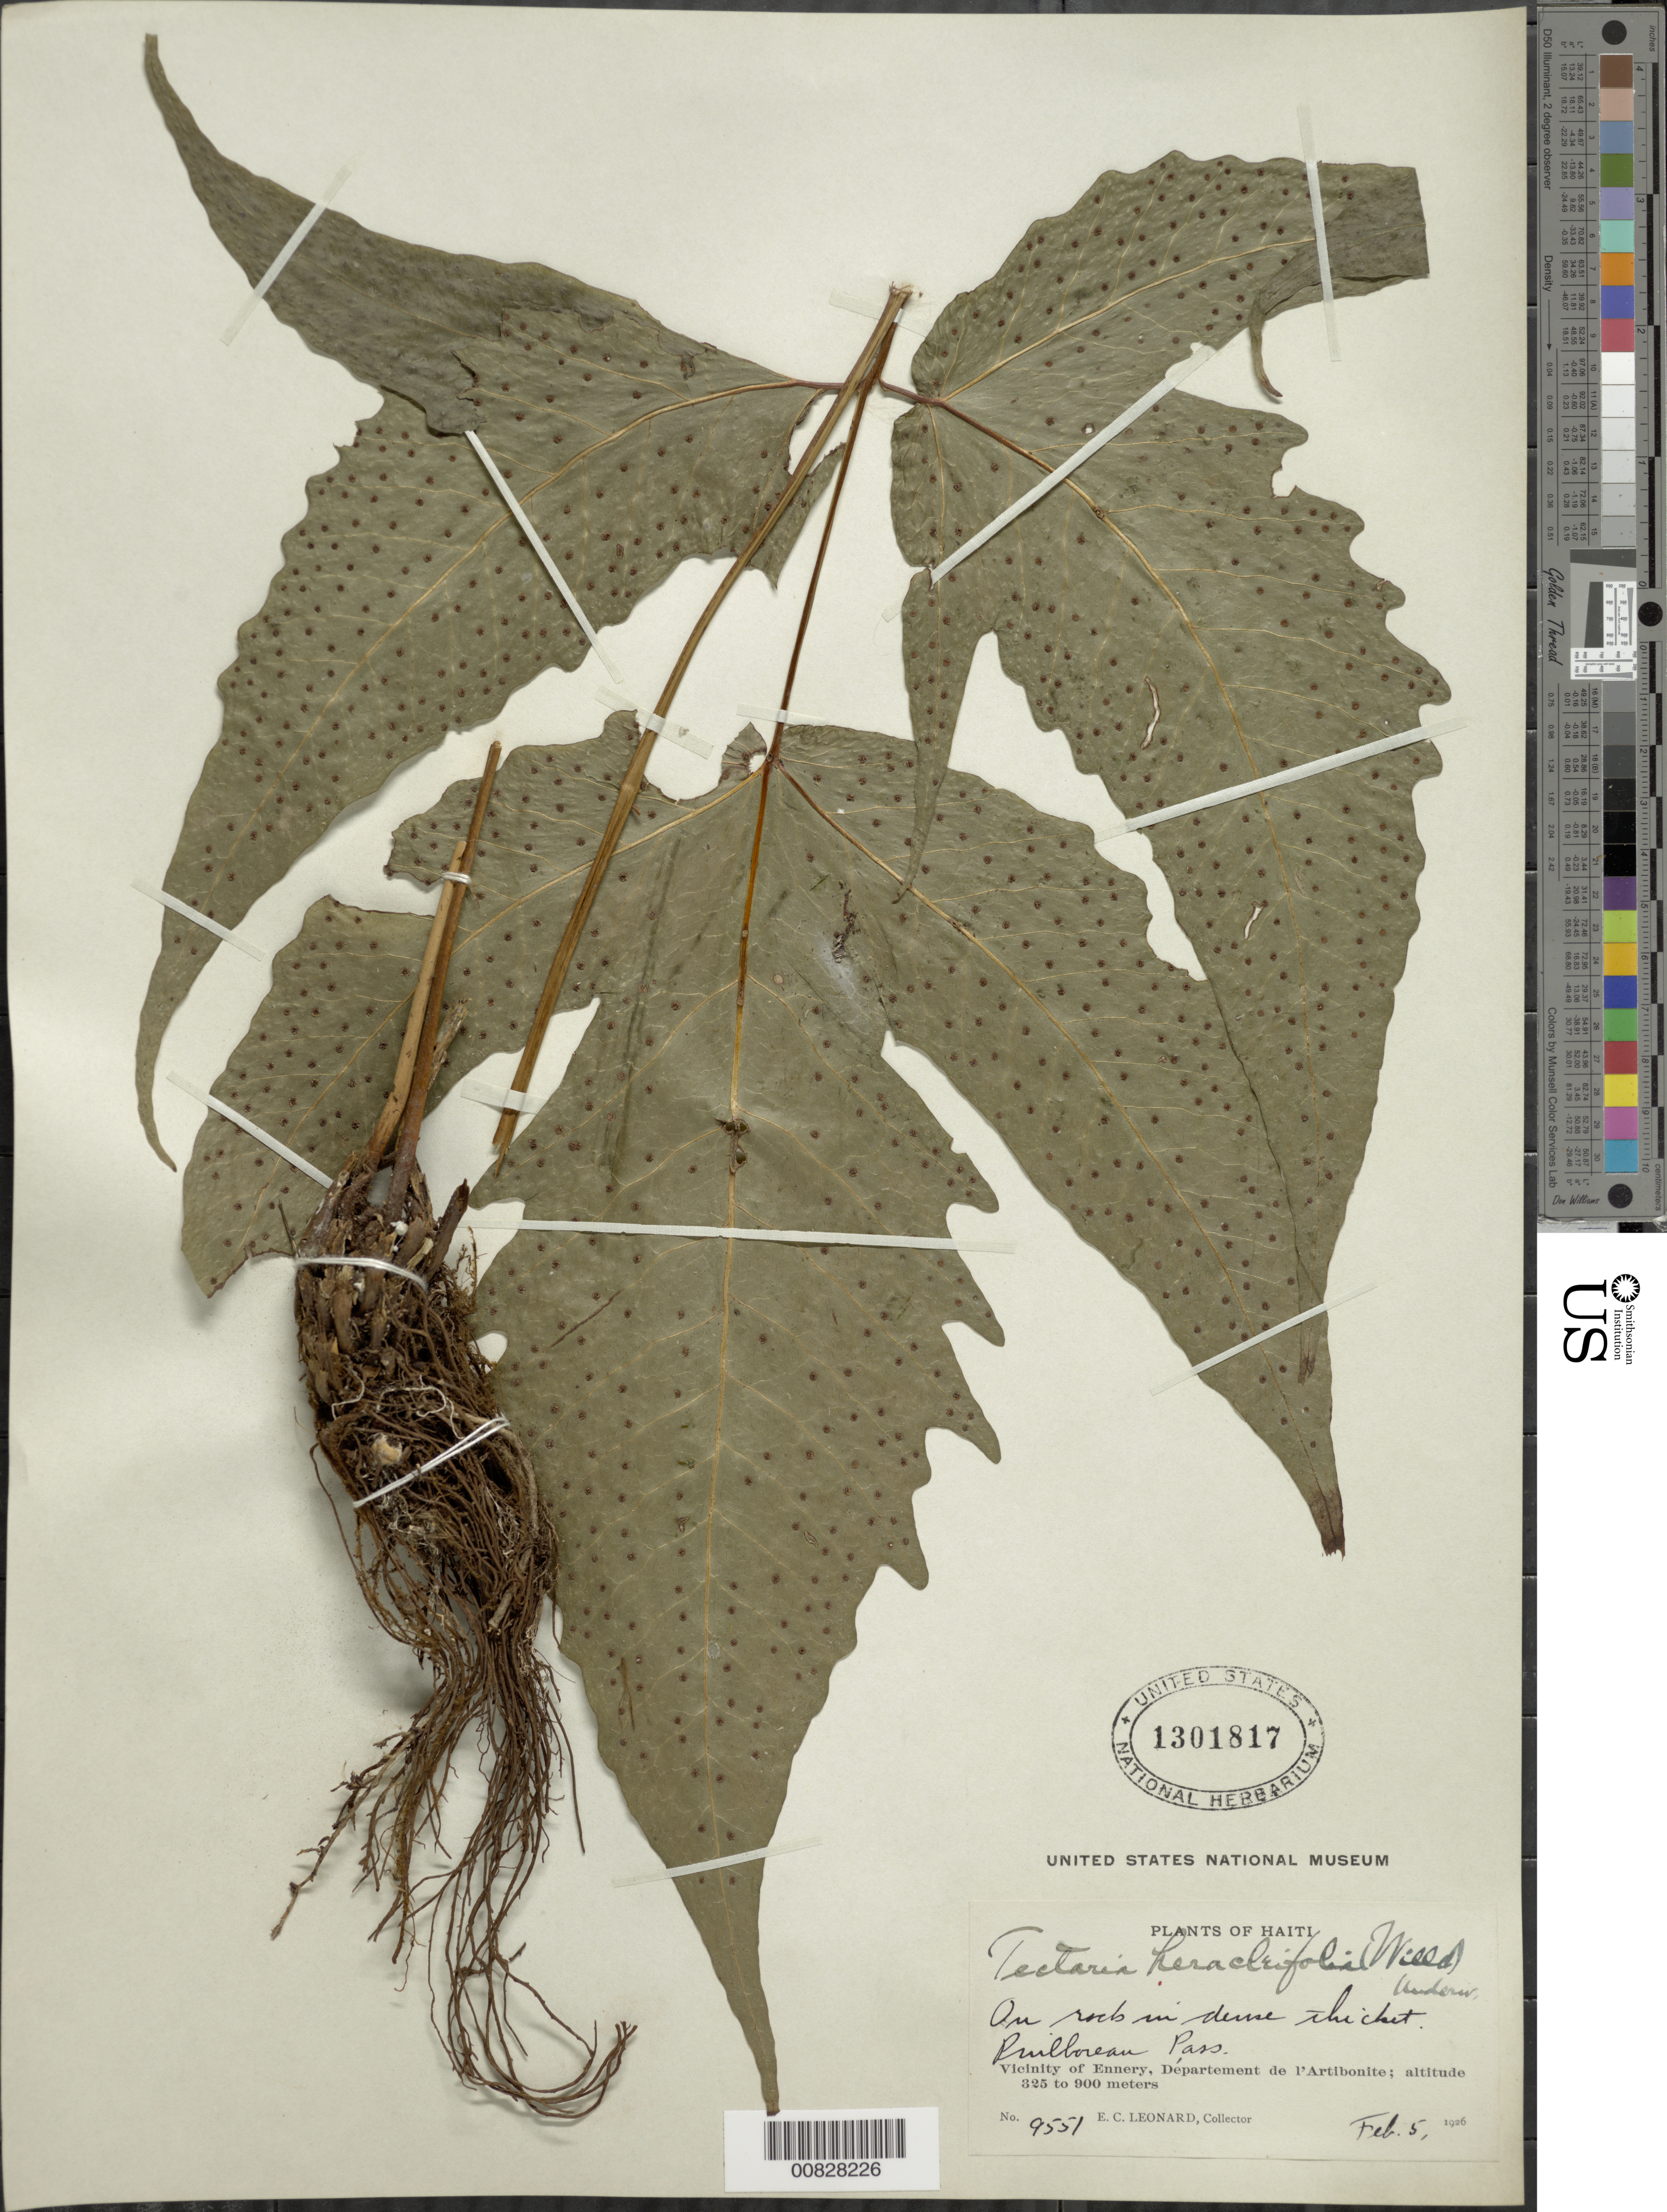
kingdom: Plantae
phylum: Tracheophyta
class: Polypodiopsida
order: Polypodiales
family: Tectariaceae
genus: Tectaria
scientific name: Tectaria heracleifolia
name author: (Willd.) Underw.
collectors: E. C. Leonard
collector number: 9551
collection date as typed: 05 Feb 1926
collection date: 1926-02-05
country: Haiti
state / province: Artibonite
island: Hispaniola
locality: Ennery vicinity, Puilboreau Pass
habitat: On rock in dense thicket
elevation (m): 325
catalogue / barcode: US 1301817